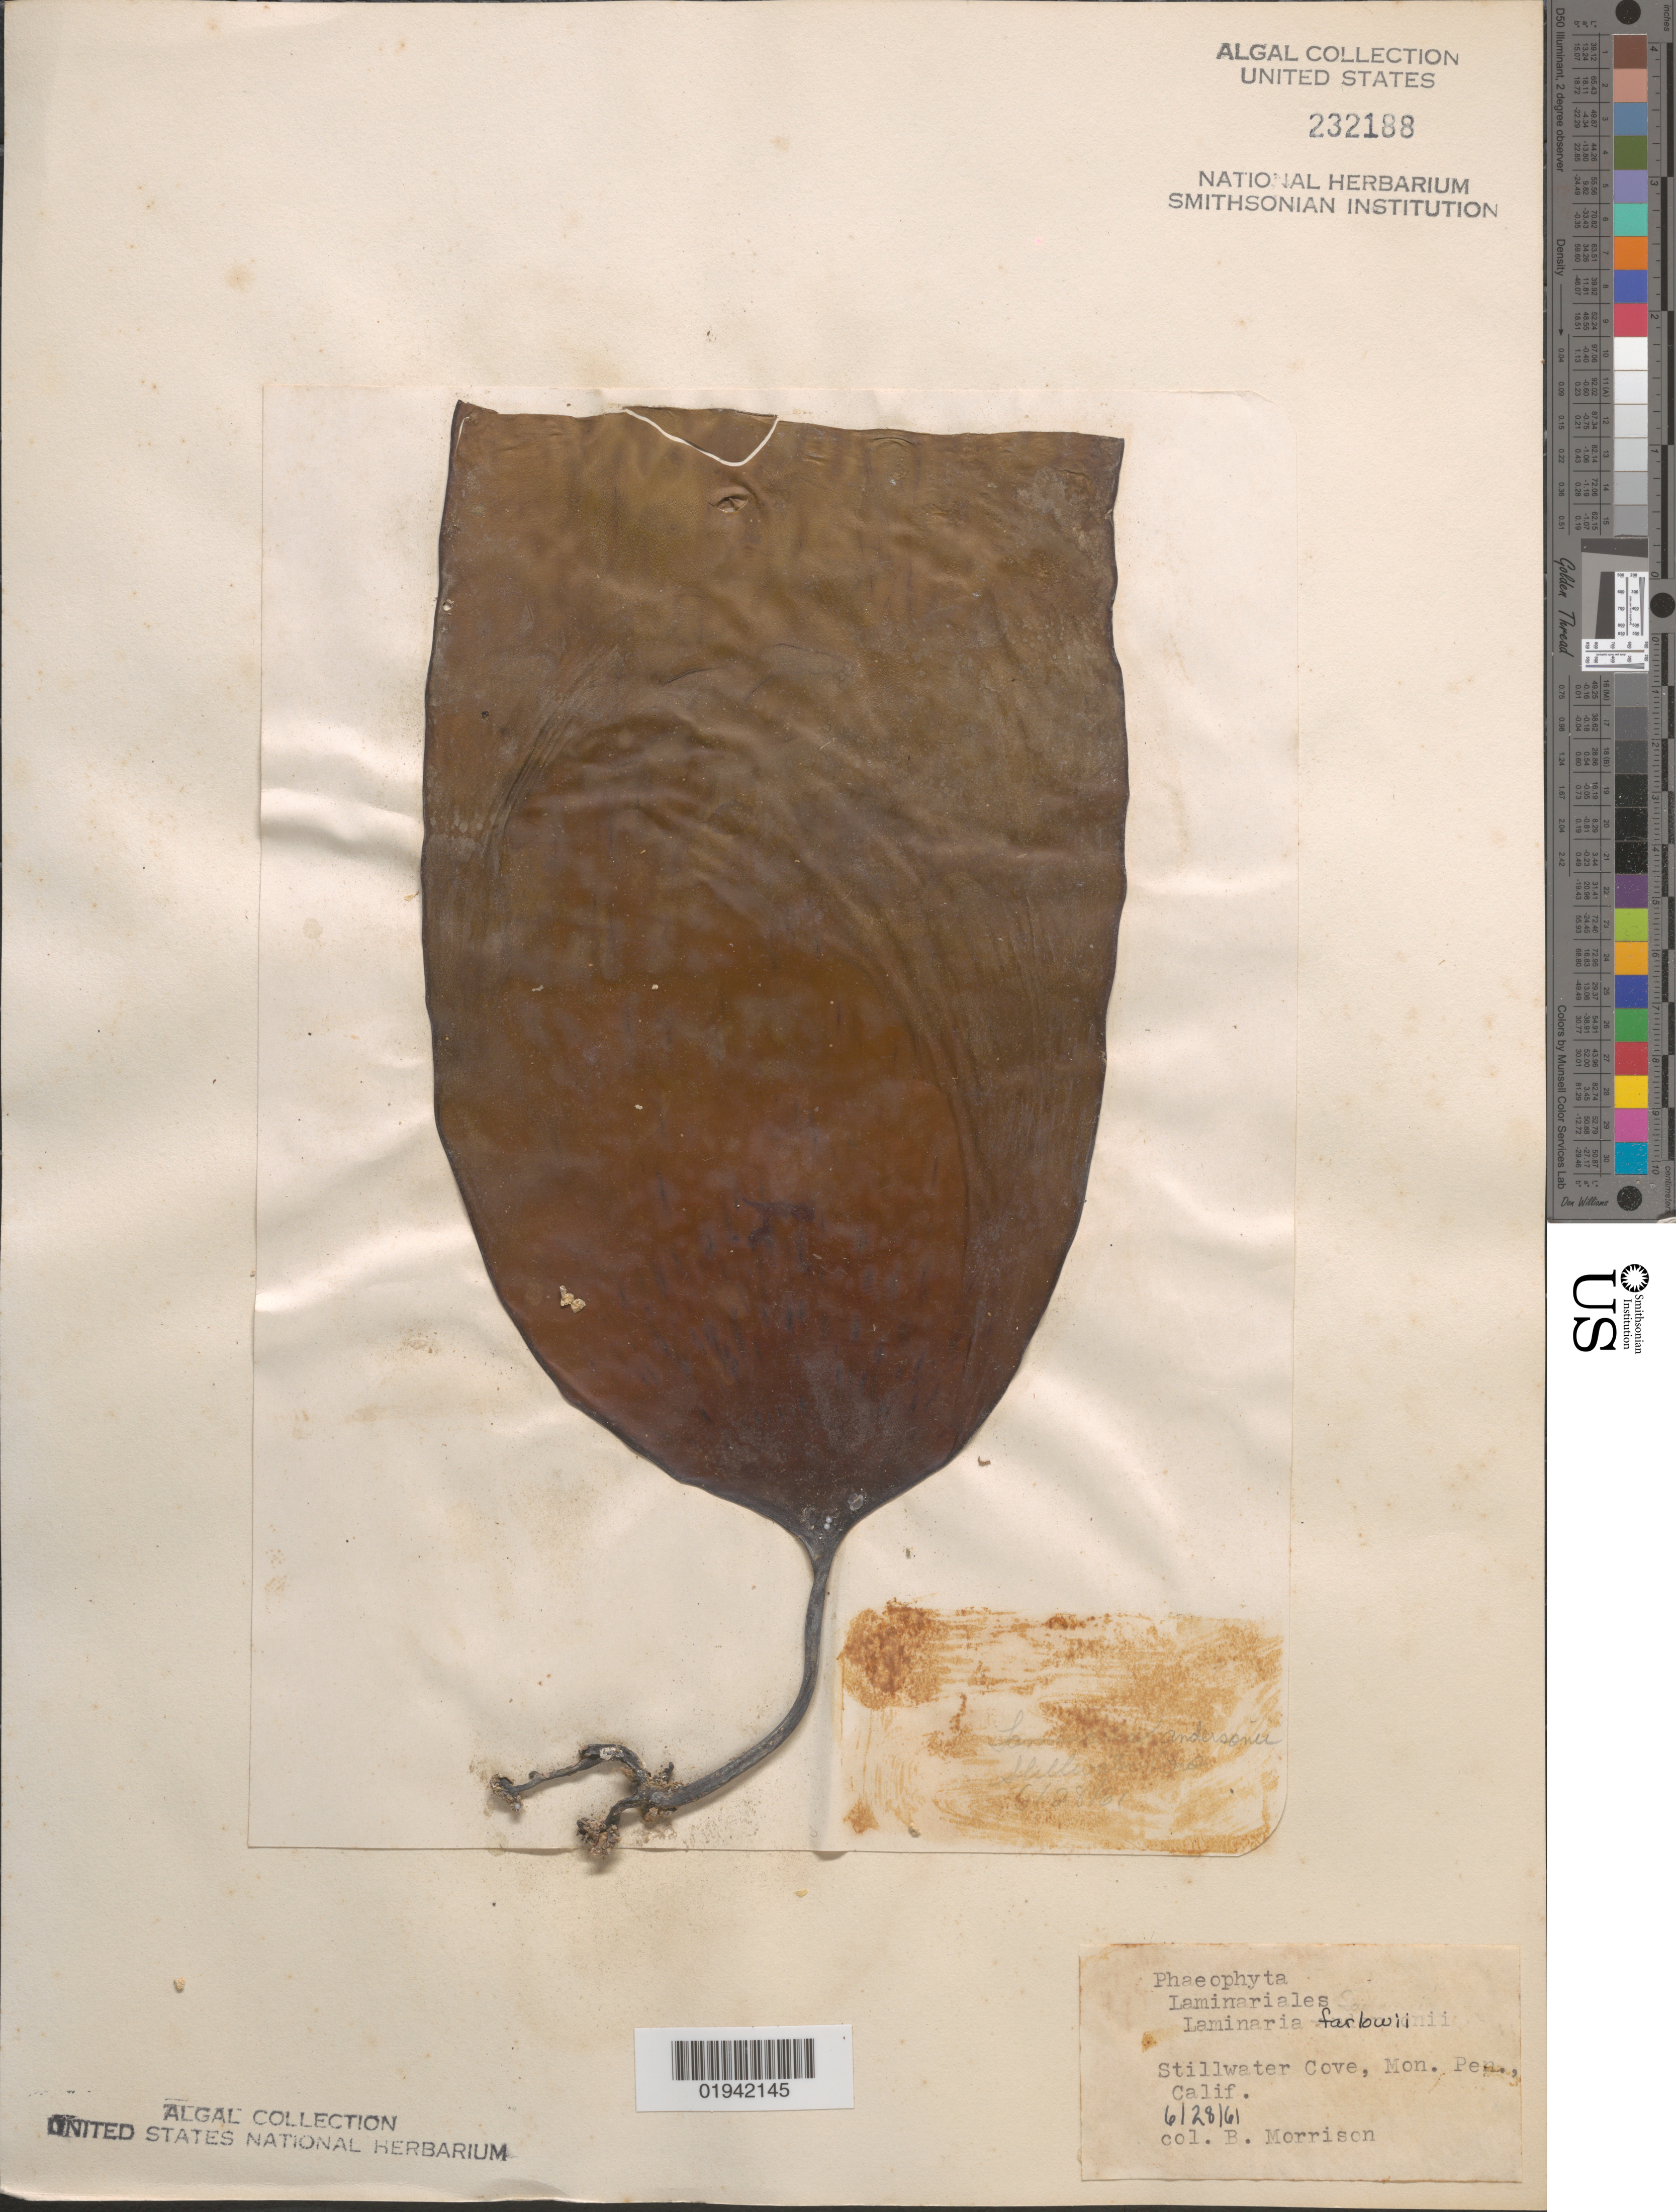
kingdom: Chromista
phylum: Ochrophyta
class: Phaeophyceae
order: Laminariales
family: Laminariaceae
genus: Laminaria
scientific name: Laminaria farlowii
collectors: B. Morrison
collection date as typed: Transcribed d/m/y: 28/6/61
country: United States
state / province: California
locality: Stillwater Cove, Mon. Pen.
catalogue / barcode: US 232188